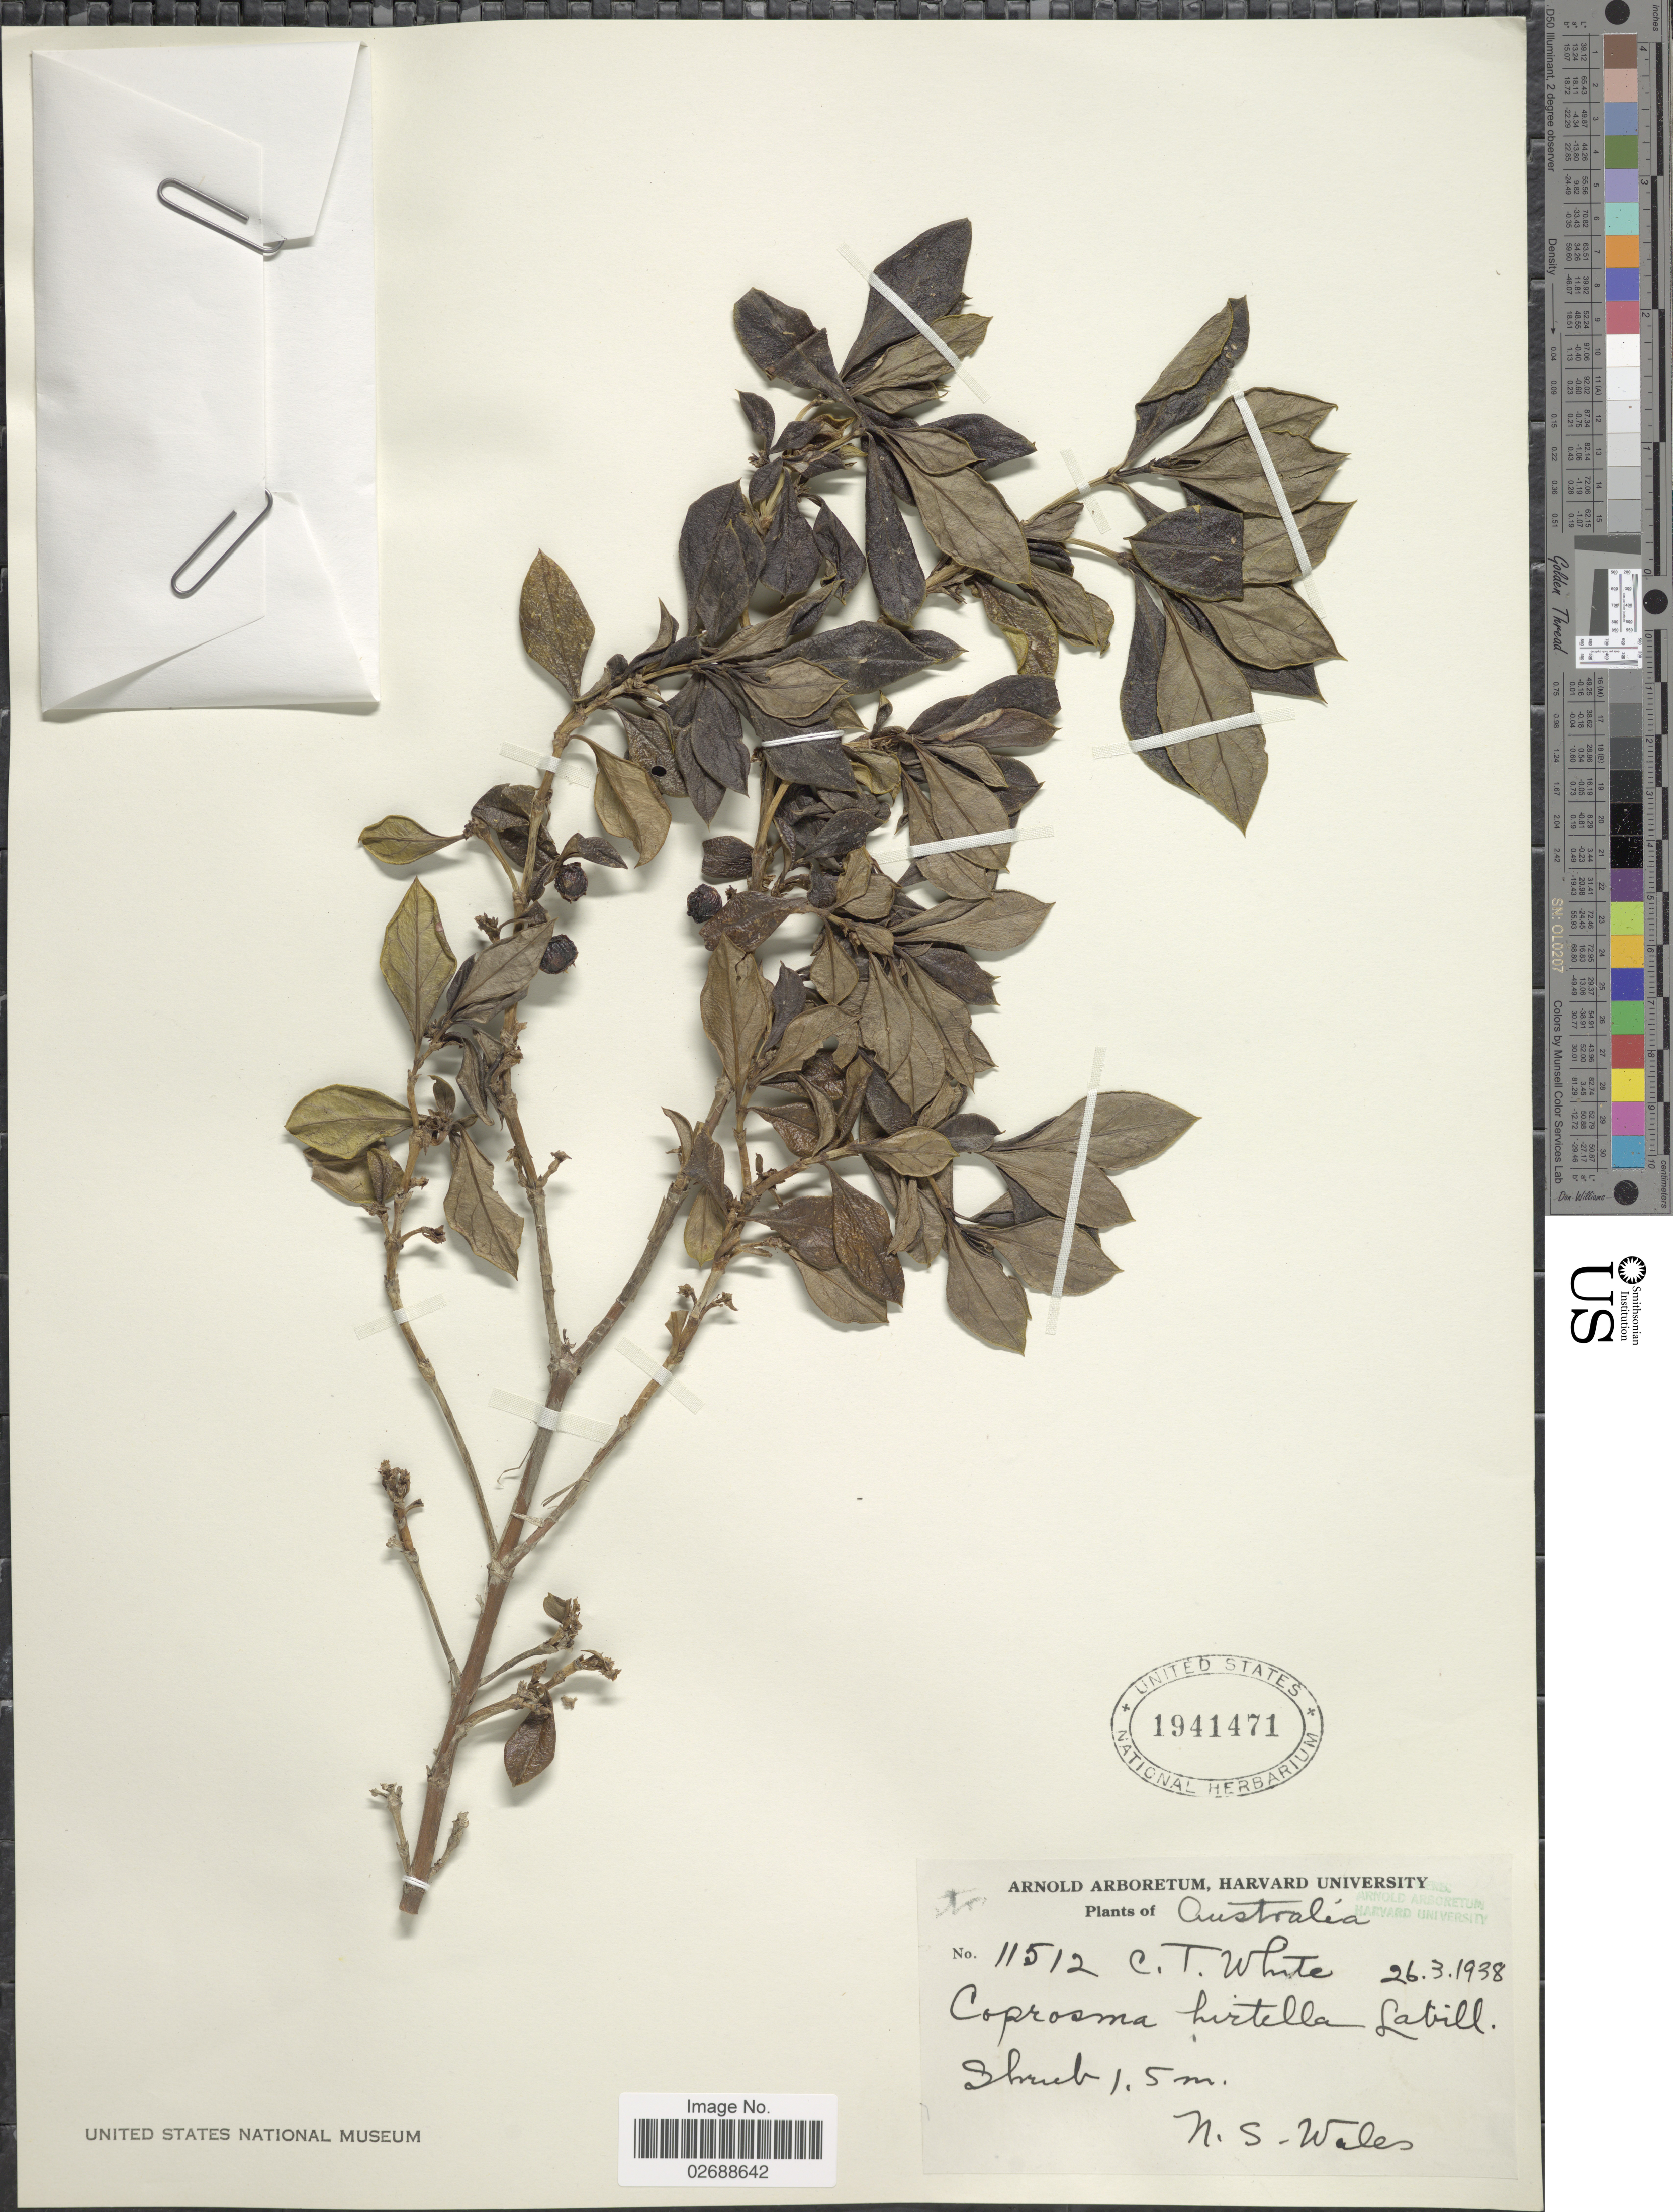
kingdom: Plantae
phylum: Tracheophyta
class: Magnoliopsida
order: Gentianales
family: Rubiaceae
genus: Coprosma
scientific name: Coprosma hirtella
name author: Labill.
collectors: C. T. White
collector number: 11512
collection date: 1938-03-26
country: Australia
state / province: New South Wales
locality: N.S. Wales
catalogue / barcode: US 1941471